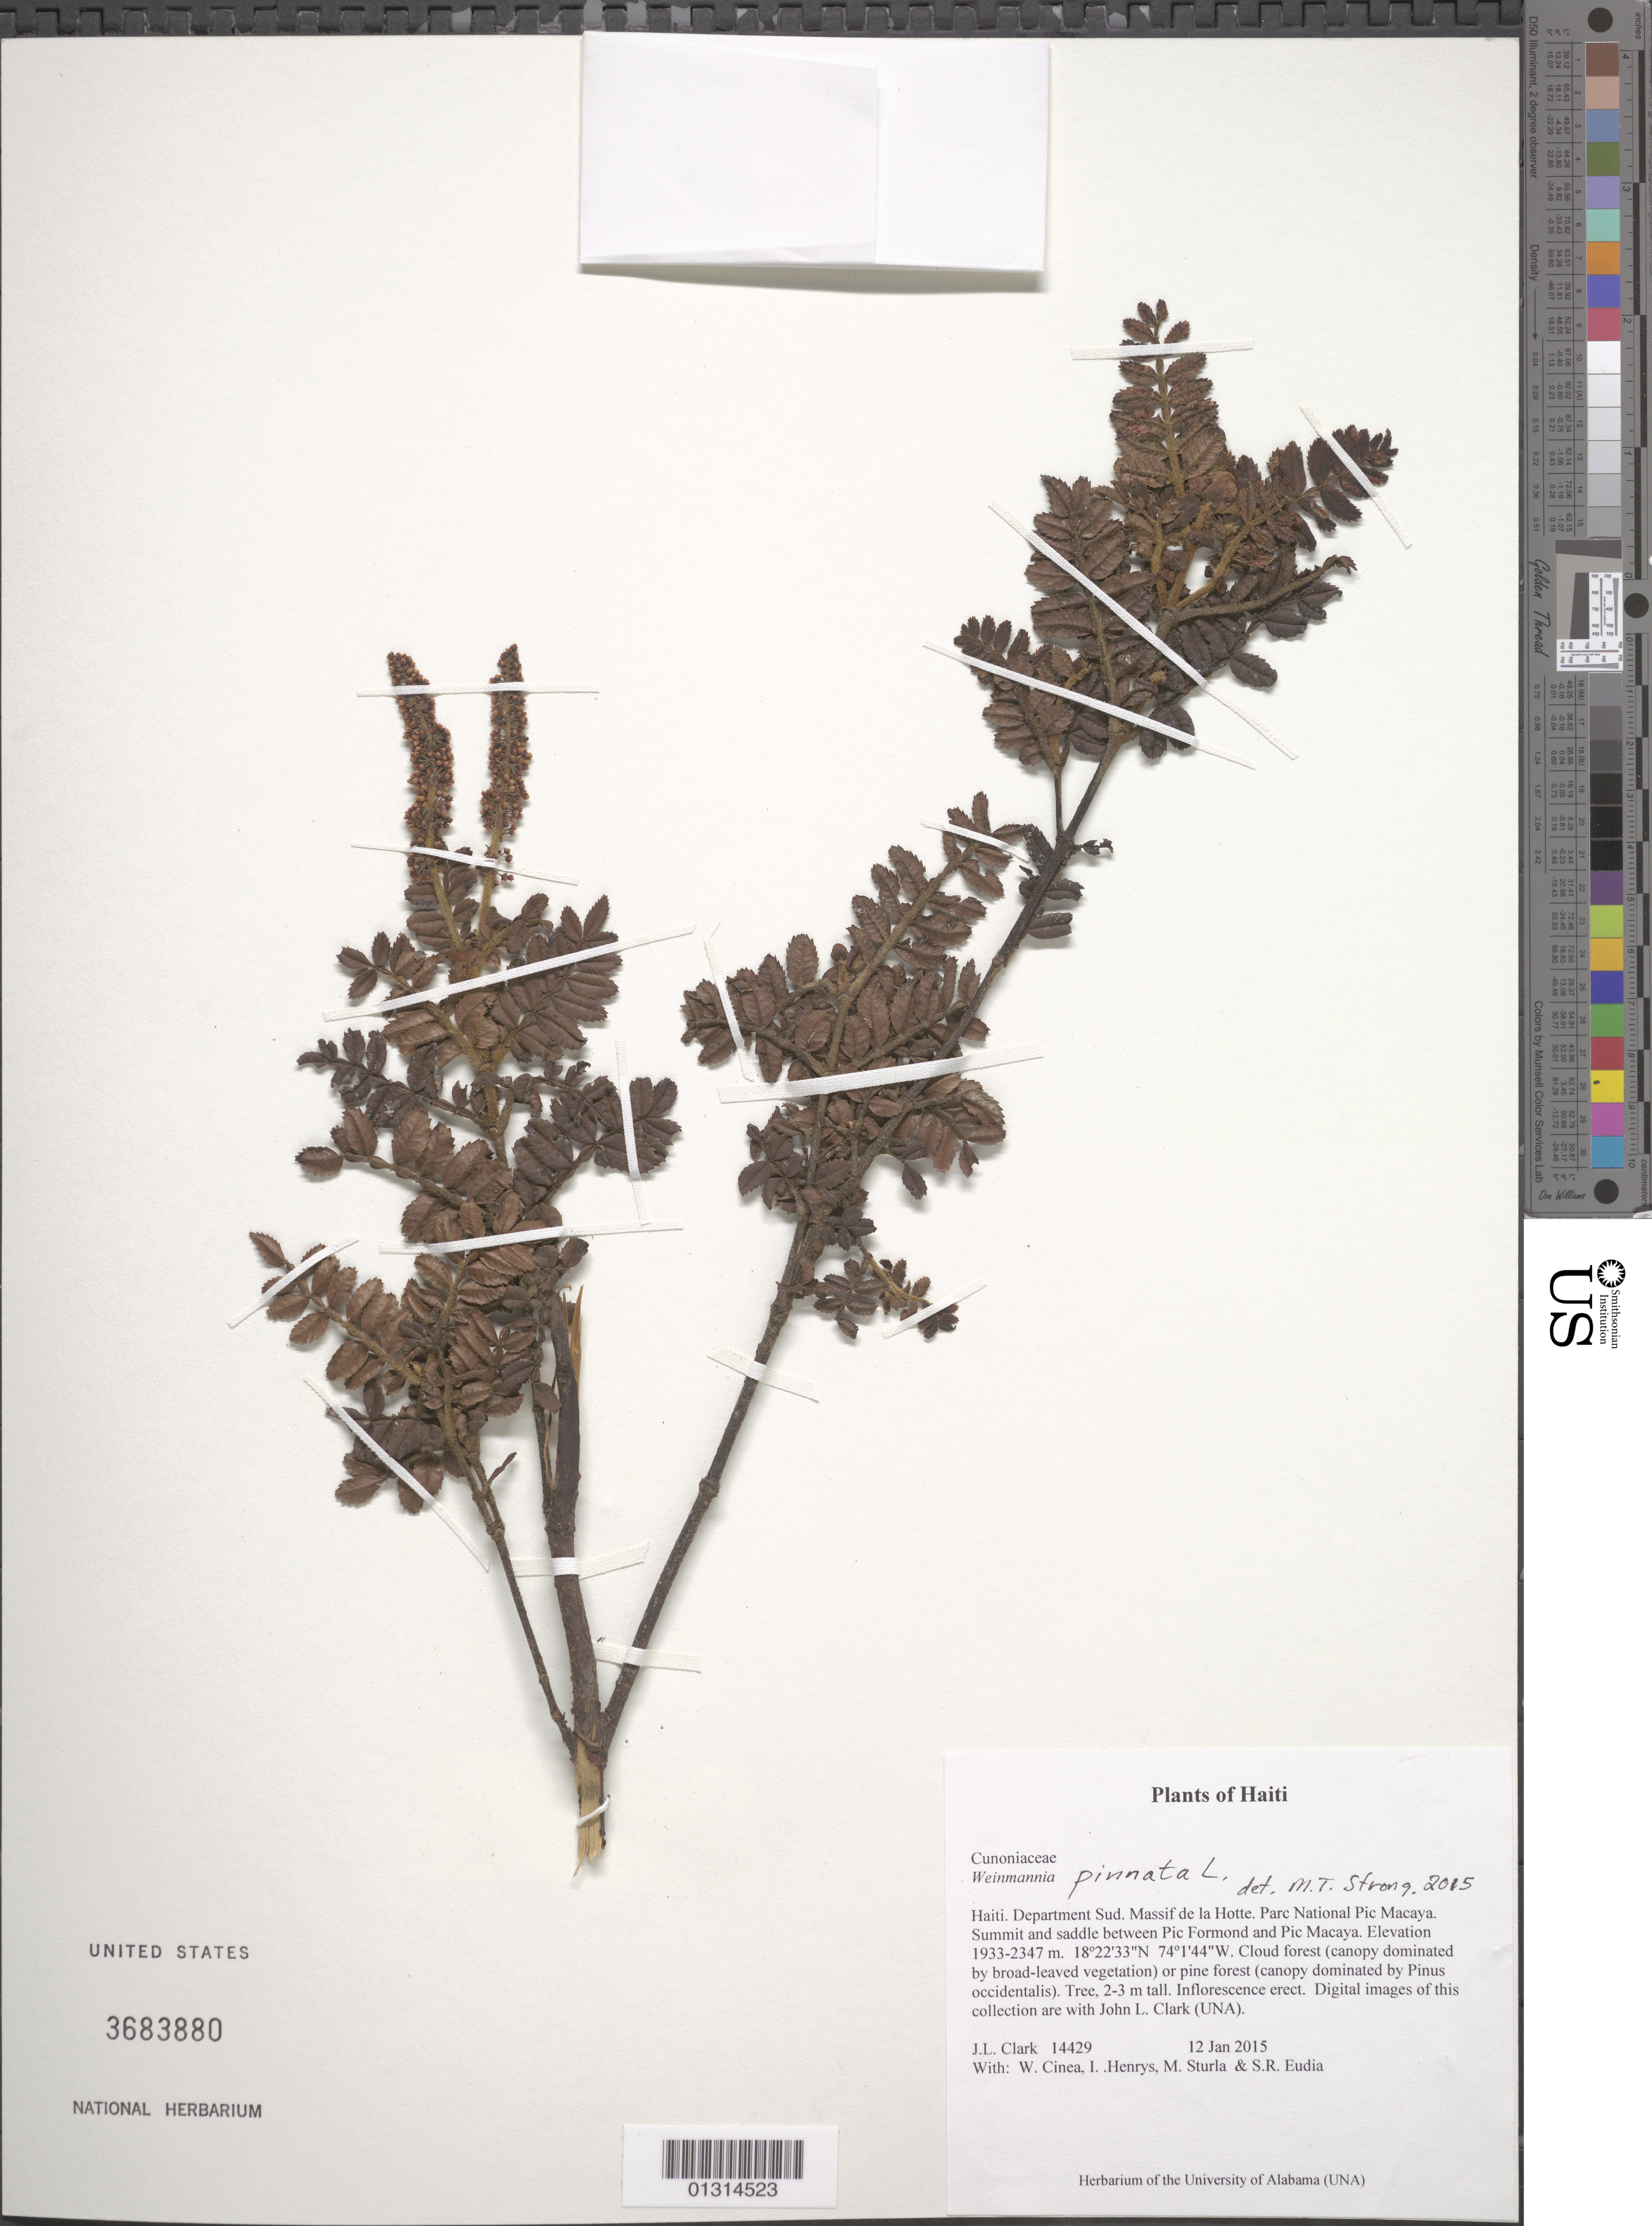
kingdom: Plantae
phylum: Tracheophyta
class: Magnoliopsida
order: Oxalidales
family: Cunoniaceae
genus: Weinmannia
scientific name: Weinmannia pinnata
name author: L.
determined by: Strong, M. T., (US), Smithsonian Institution - National Museum of Natural History (UNITED STATES)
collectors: J. L. Clark, W. Cinea, I. Henrys, M. Sturla & S. Eudia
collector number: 14429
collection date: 2015-01-12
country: Haiti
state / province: Sud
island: Hispaniola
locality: Massif de la Hotte. Parc National Pic Macaya. Summit and saddle between Pic Formond and Pic Macaya.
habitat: Cloud forest (canopy dominated by broad-leaved vegetation) or canopy dominated by pine (Pinus occidentalis).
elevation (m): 1933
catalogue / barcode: US 3683880